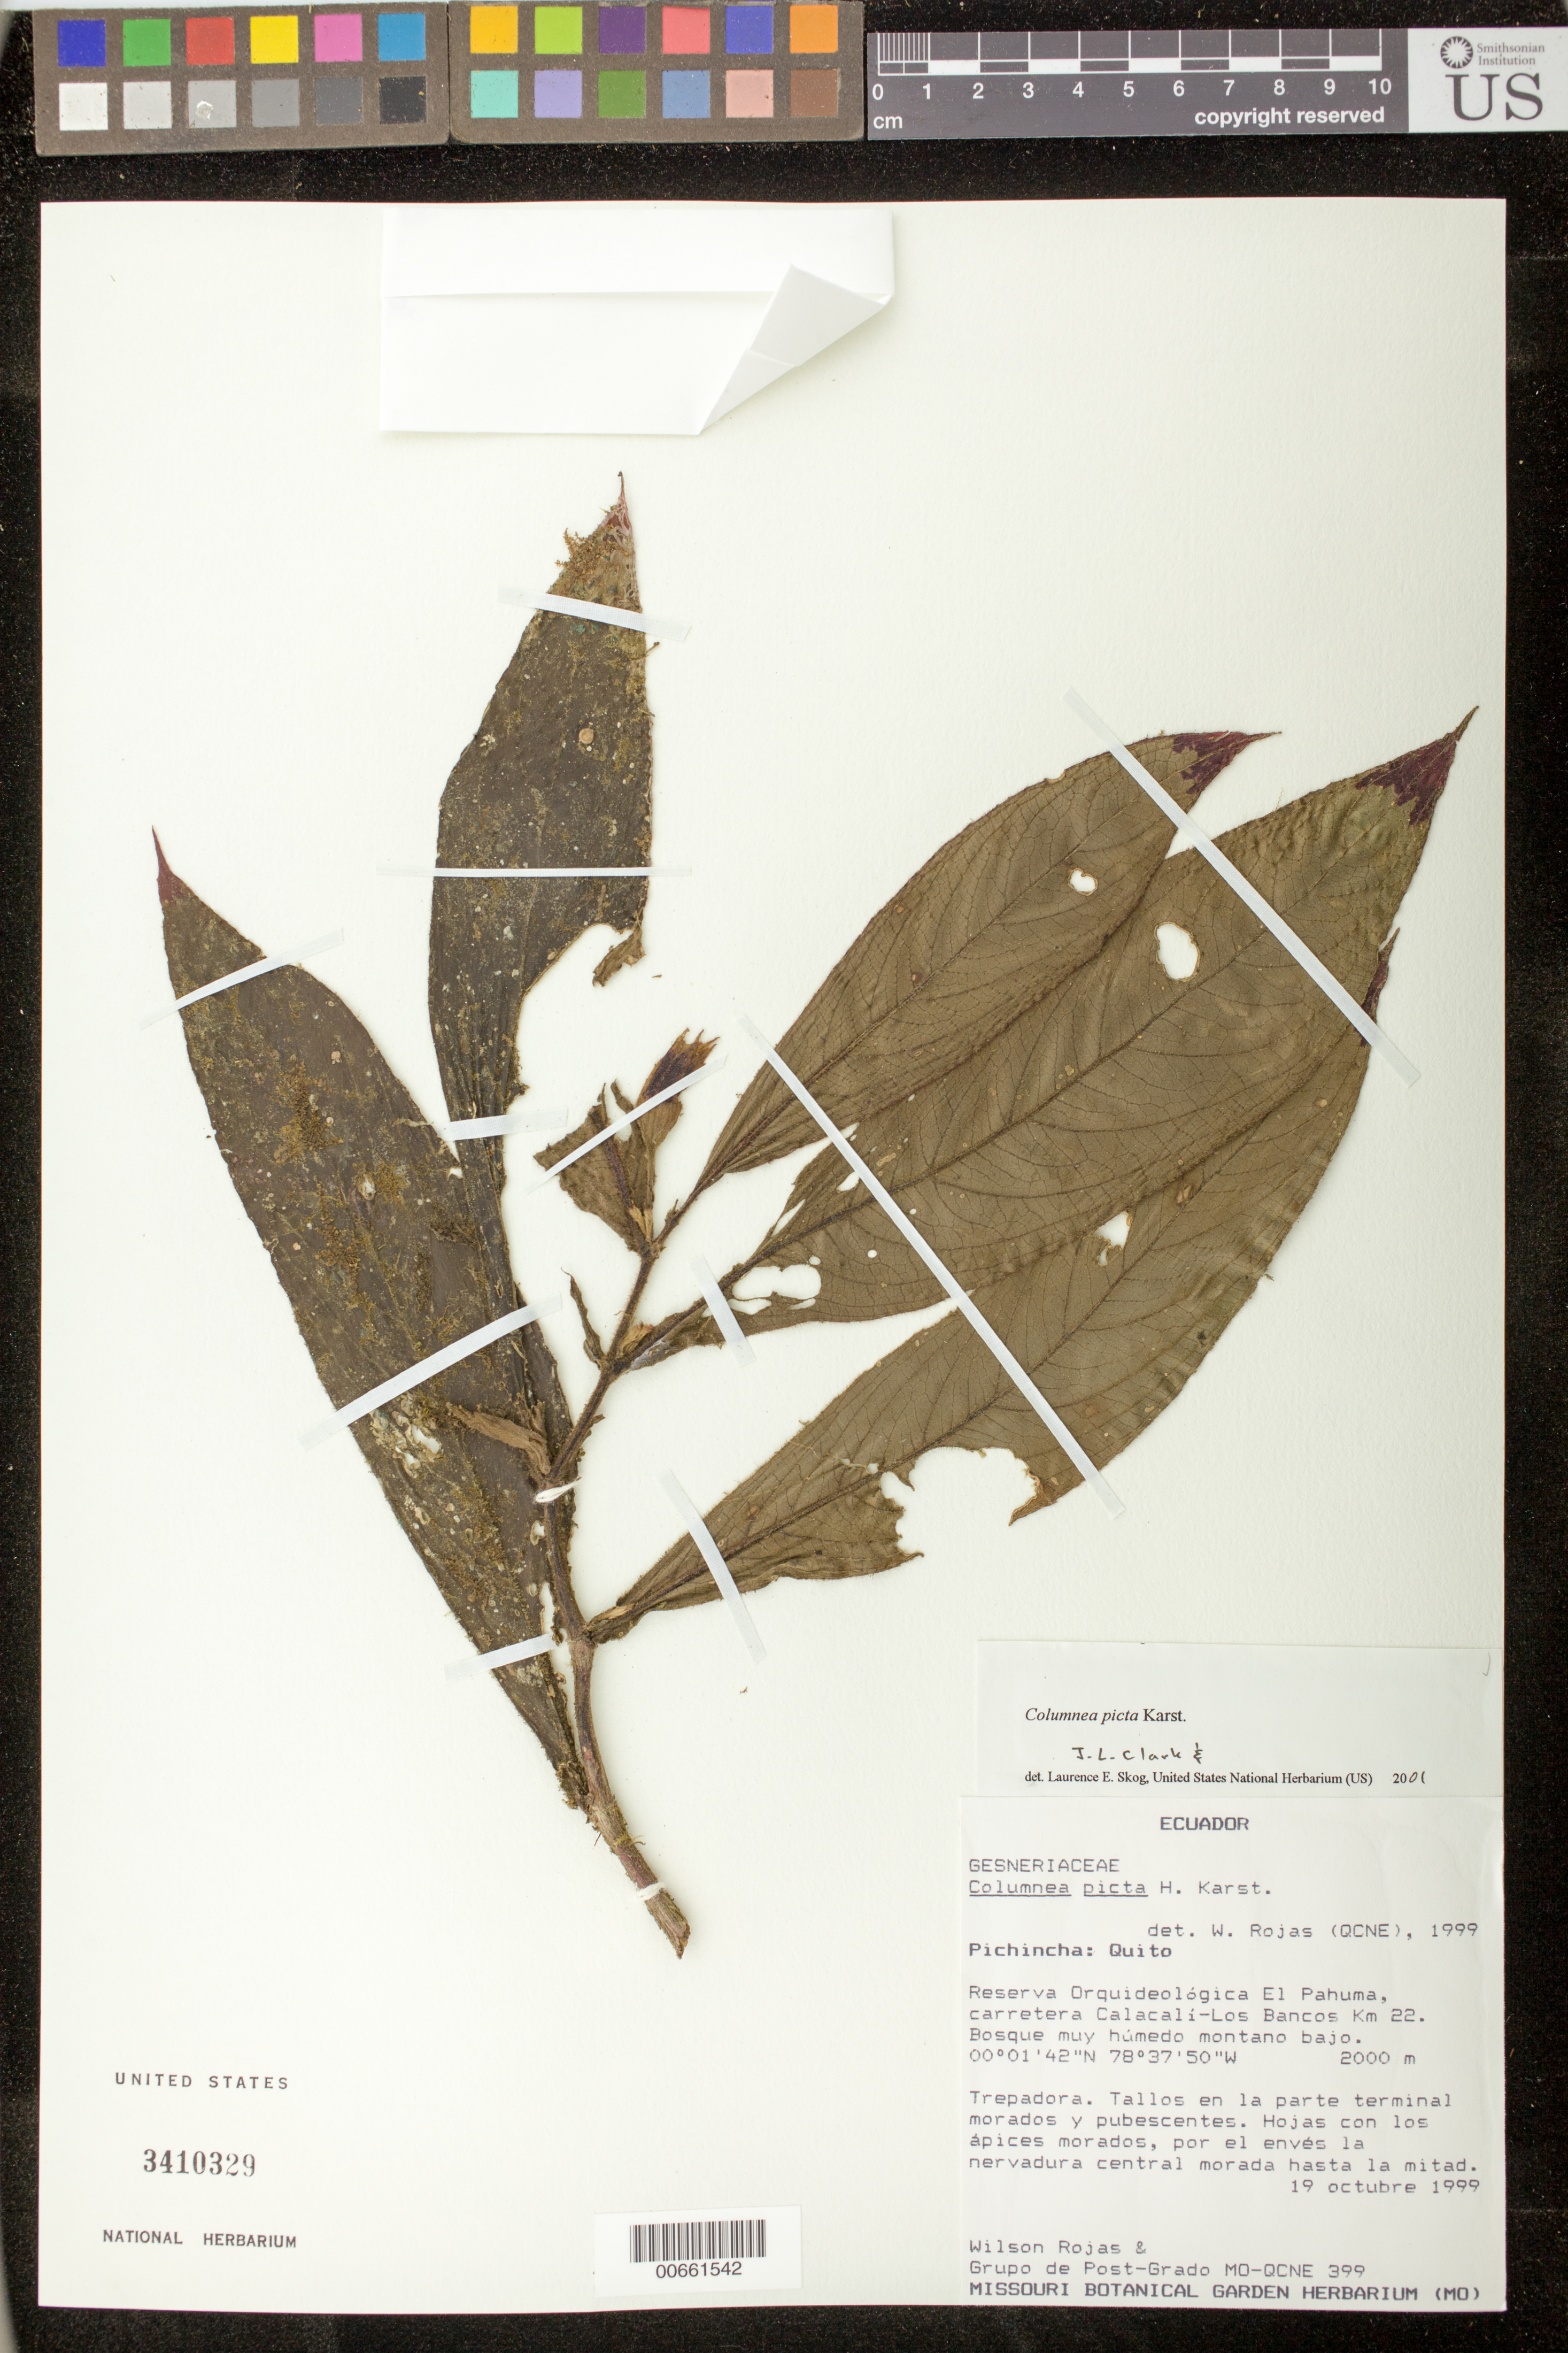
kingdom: Plantae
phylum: Tracheophyta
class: Magnoliopsida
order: Lamiales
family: Gesneriaceae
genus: Columnea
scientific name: Columnea karsteniana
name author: Singh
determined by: Skog, Laurence E.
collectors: W. Rojas & Grupo Post-Grado MO-QCNE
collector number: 399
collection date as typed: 19 Oct 1999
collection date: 1999-10-19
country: Ecuador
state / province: Pichincha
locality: Quito, Reserva Orquideológica El Pahuma, carretera Calacalí - Los Bancos Km 22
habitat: Bosque muy húmedo montano bajo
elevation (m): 2000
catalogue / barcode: US 3410329